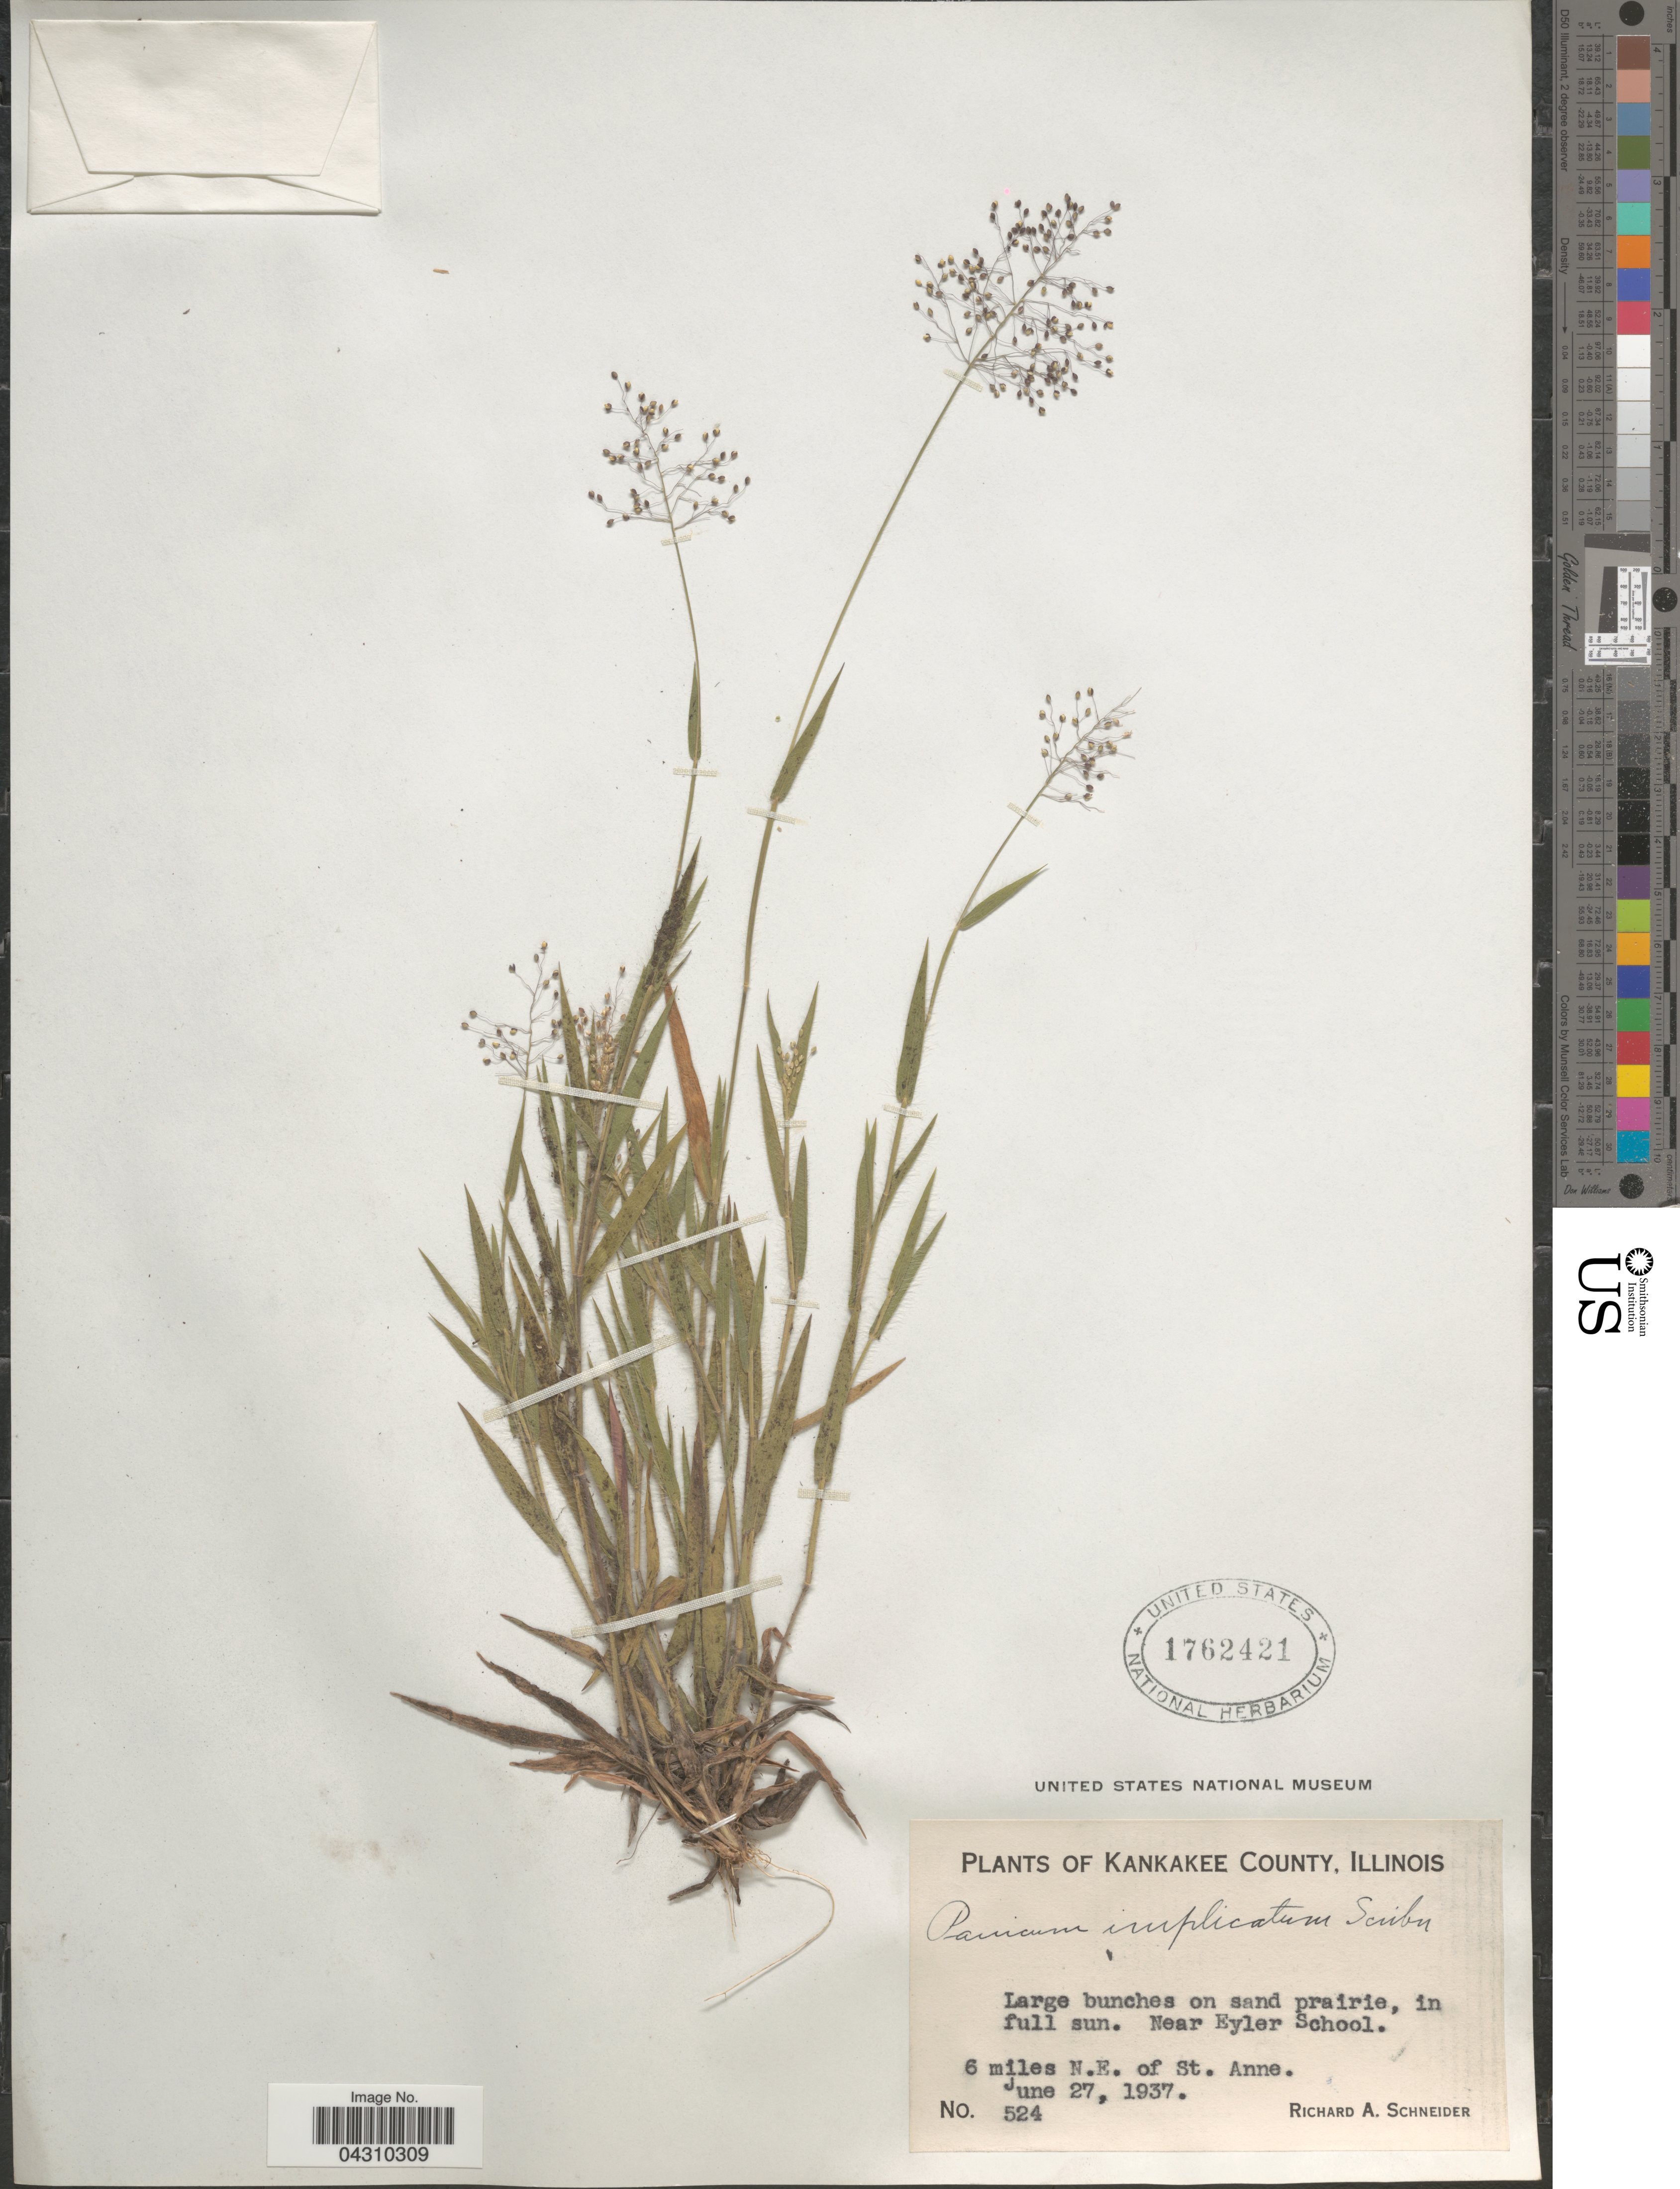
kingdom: Plantae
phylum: Tracheophyta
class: Liliopsida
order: Poales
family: Poaceae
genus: Dichanthelium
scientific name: Dichanthelium acuminatum var. acuminatum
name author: (Sw.) Gould & C.A. Clark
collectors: R. A. Schneider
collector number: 524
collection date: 1937-06-27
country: United States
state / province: Illinois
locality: Kankakee County. Large bunches on sand prairie, in full sun. Near Eyler School. 6 miles N.E. of St. Anne.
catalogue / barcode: US 1762421